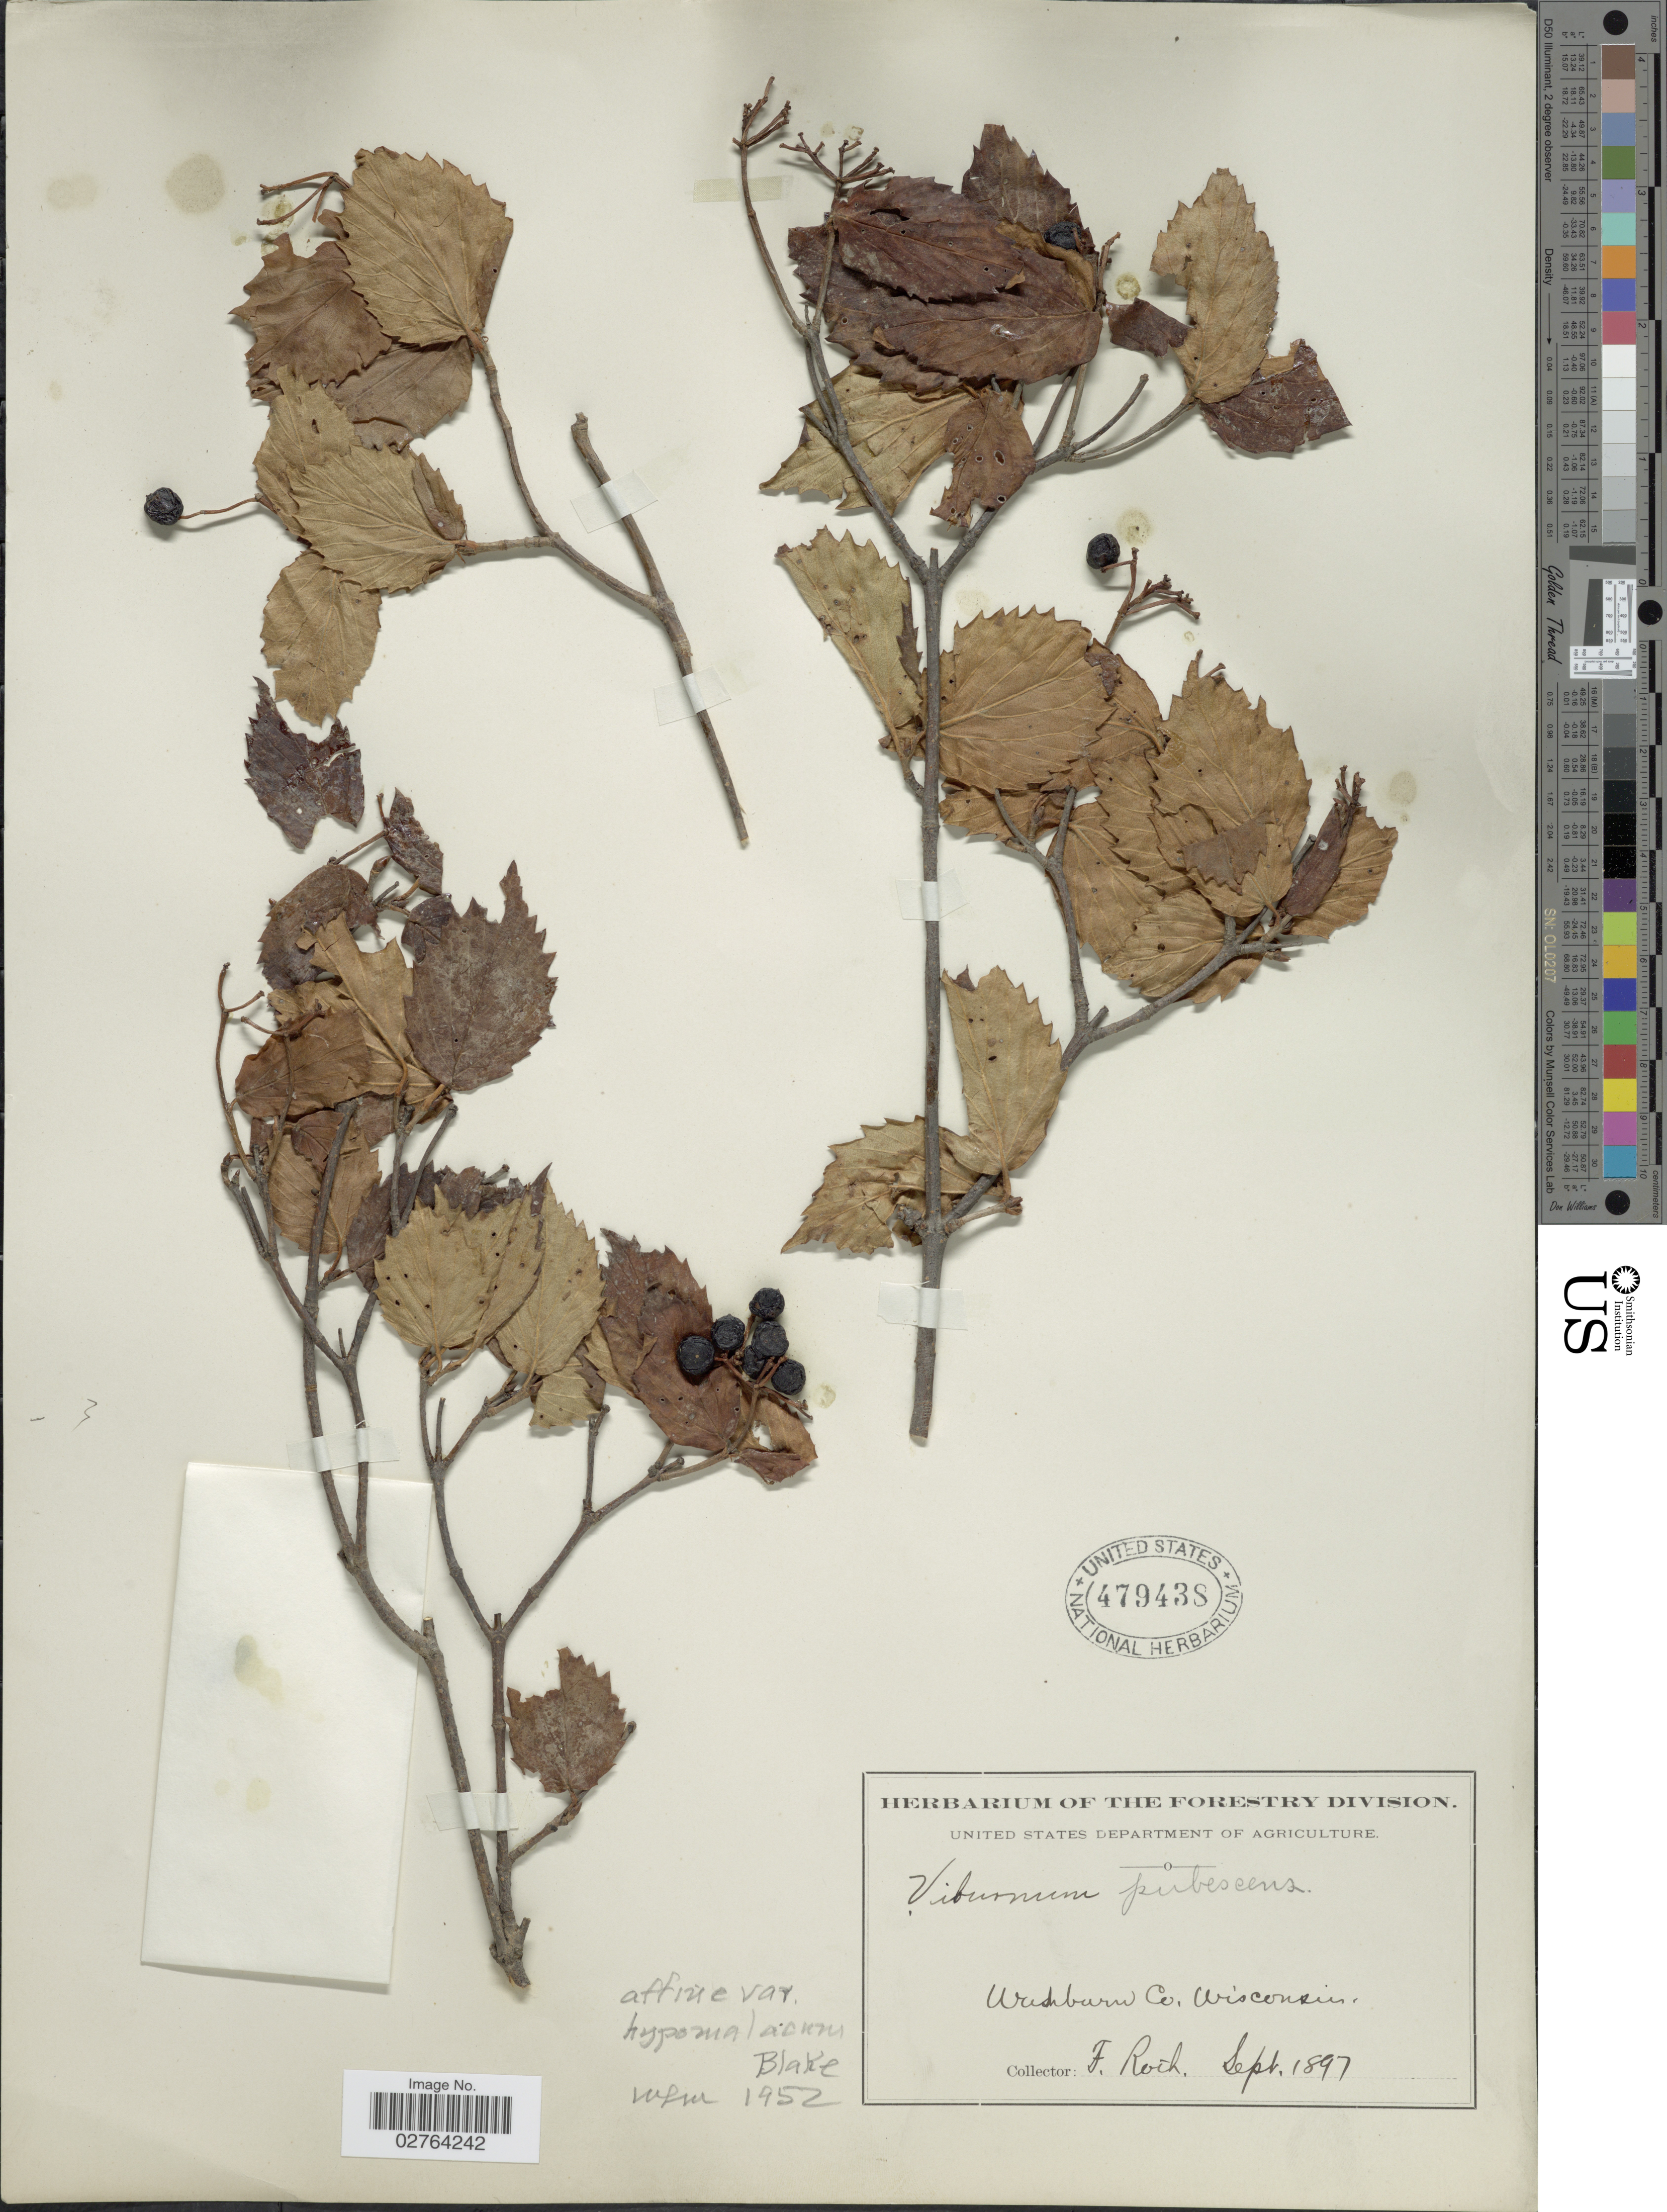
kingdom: Plantae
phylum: Tracheophyta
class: Magnoliopsida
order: Dipsacales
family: Viburnaceae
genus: Viburnum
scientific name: Viburnum rafinesqueanum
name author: Schult.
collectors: F. Roth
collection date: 1897-09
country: United States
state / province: Wisconsin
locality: Washburn Co.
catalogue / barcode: US 479438